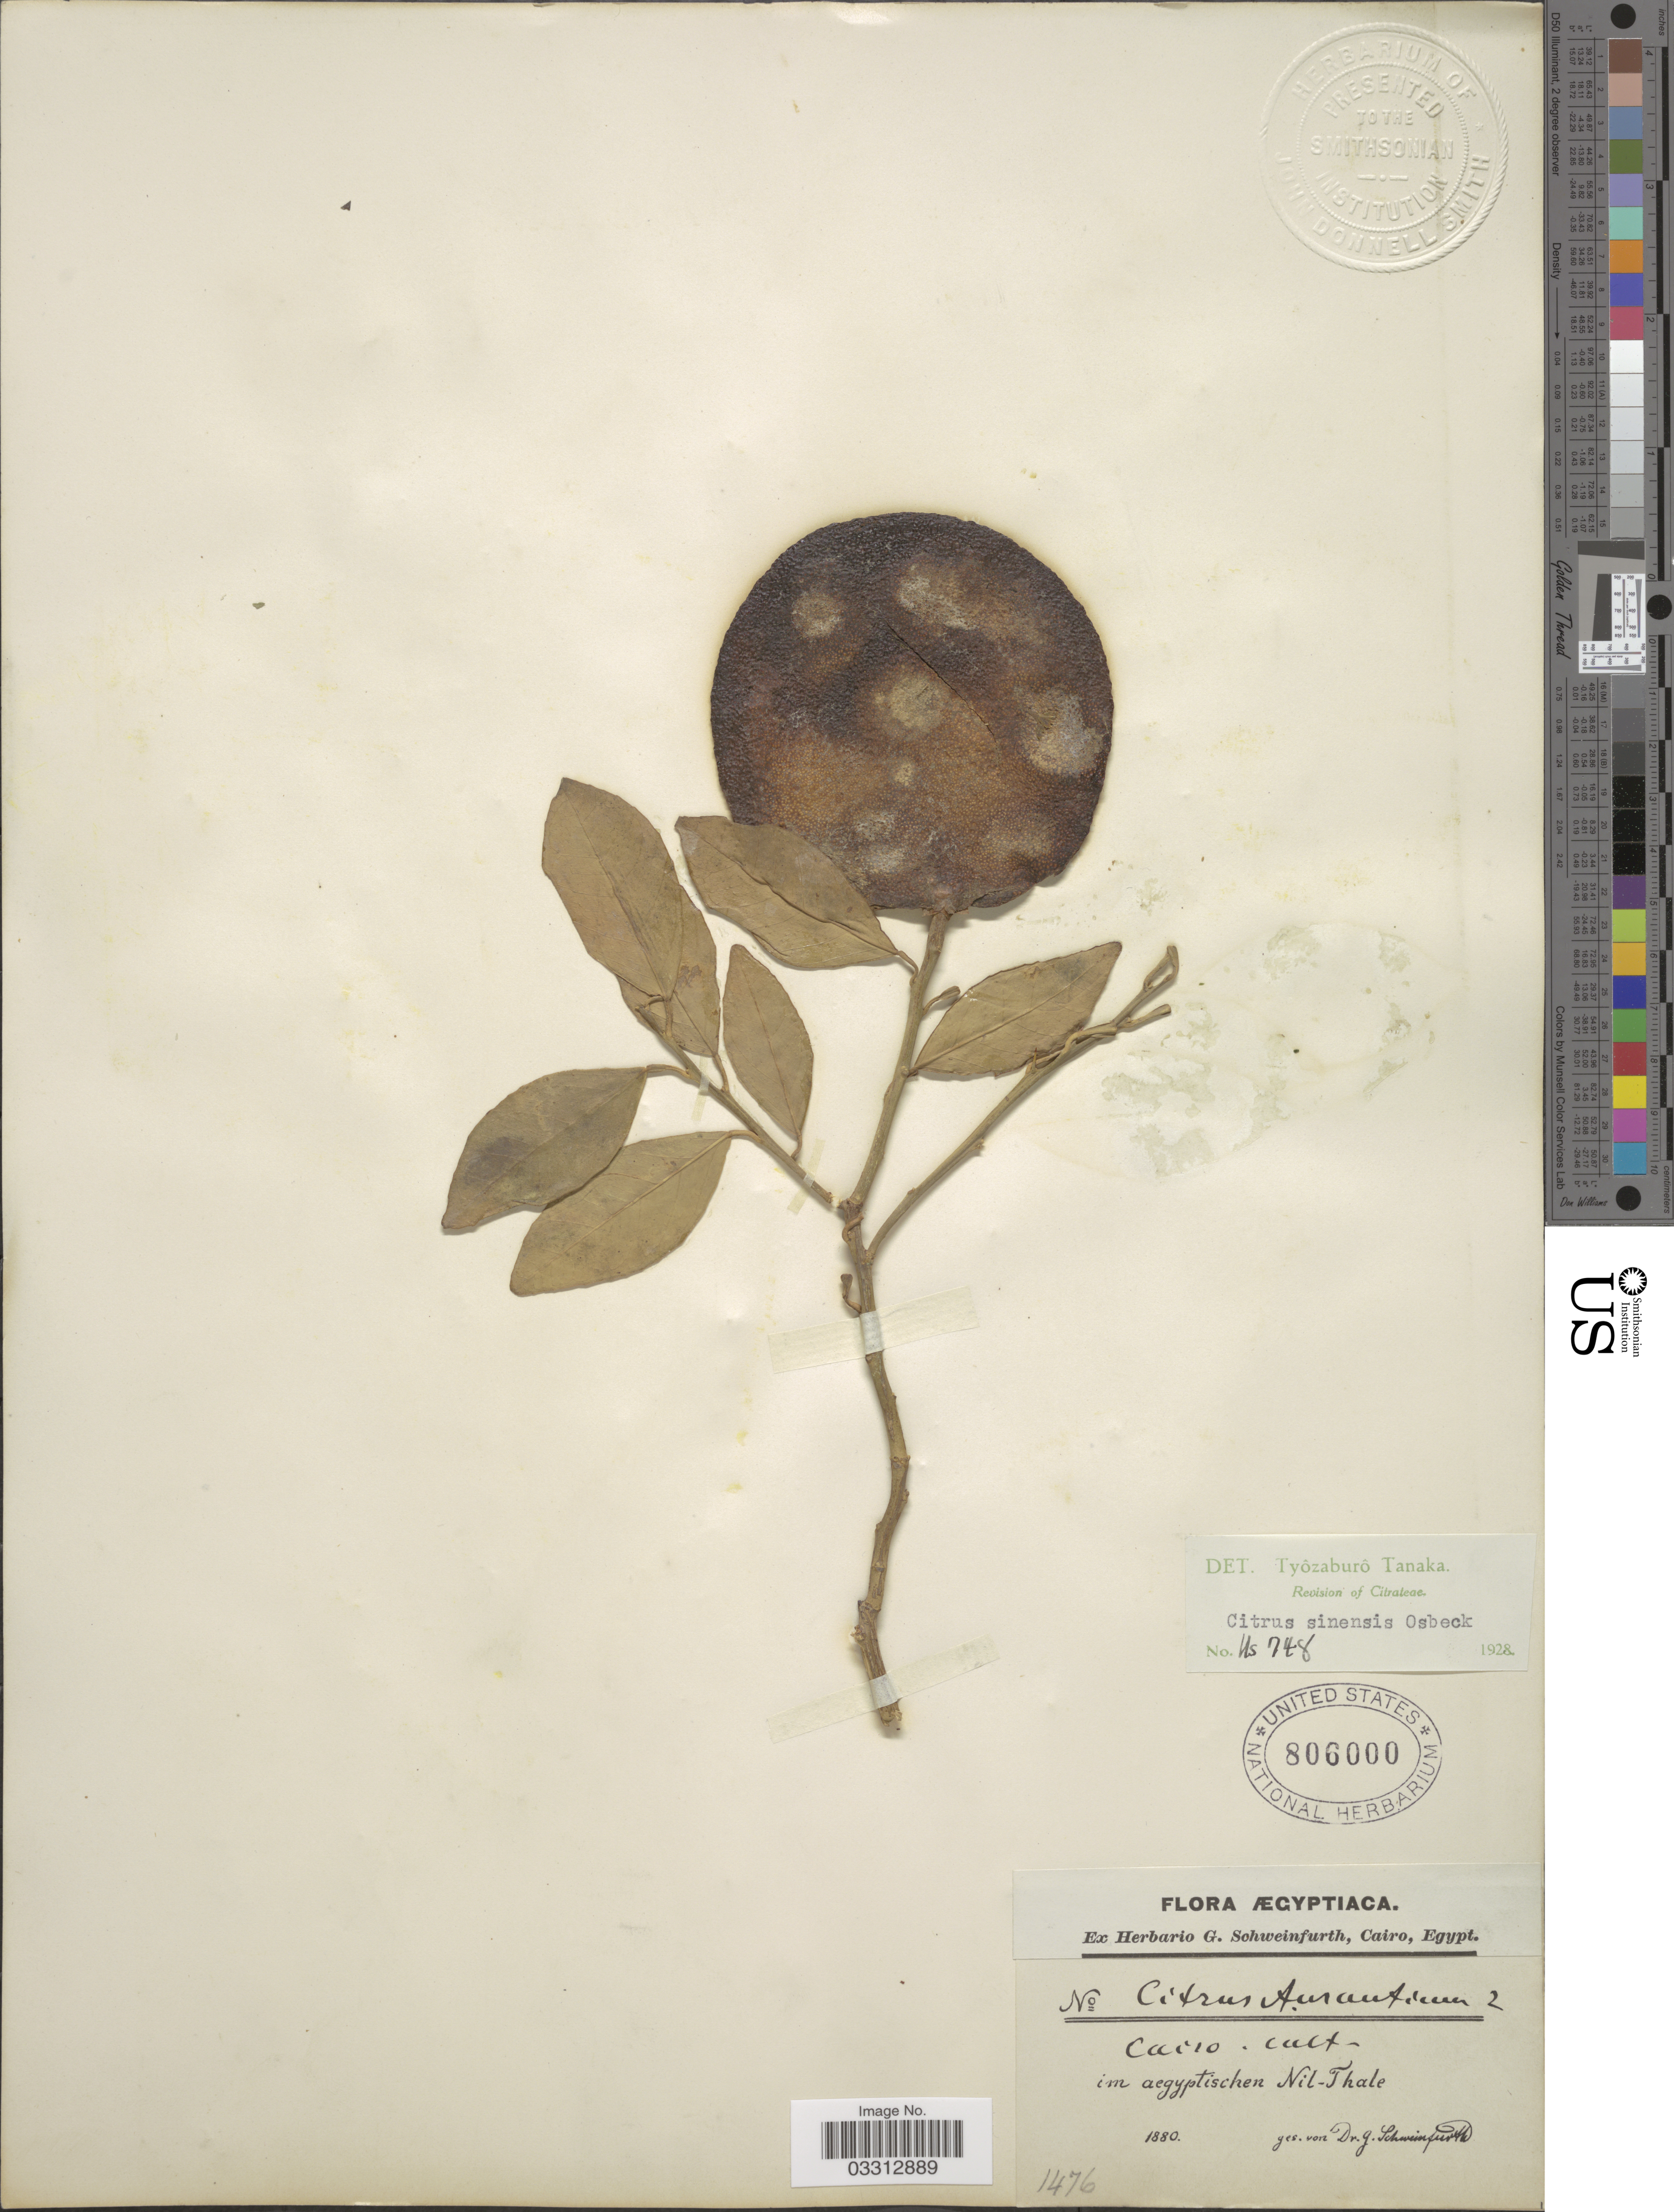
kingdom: Plantae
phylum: Tracheophyta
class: Magnoliopsida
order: Sapindales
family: Rutaceae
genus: Citrus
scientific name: Citrus x sinensis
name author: (L.) Osbeck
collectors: G. A. Schweinfurth (herbarium)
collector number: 1476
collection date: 1880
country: Egypt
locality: Cairo. Im aegyptischen Nil-Thale.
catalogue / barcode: US 806000